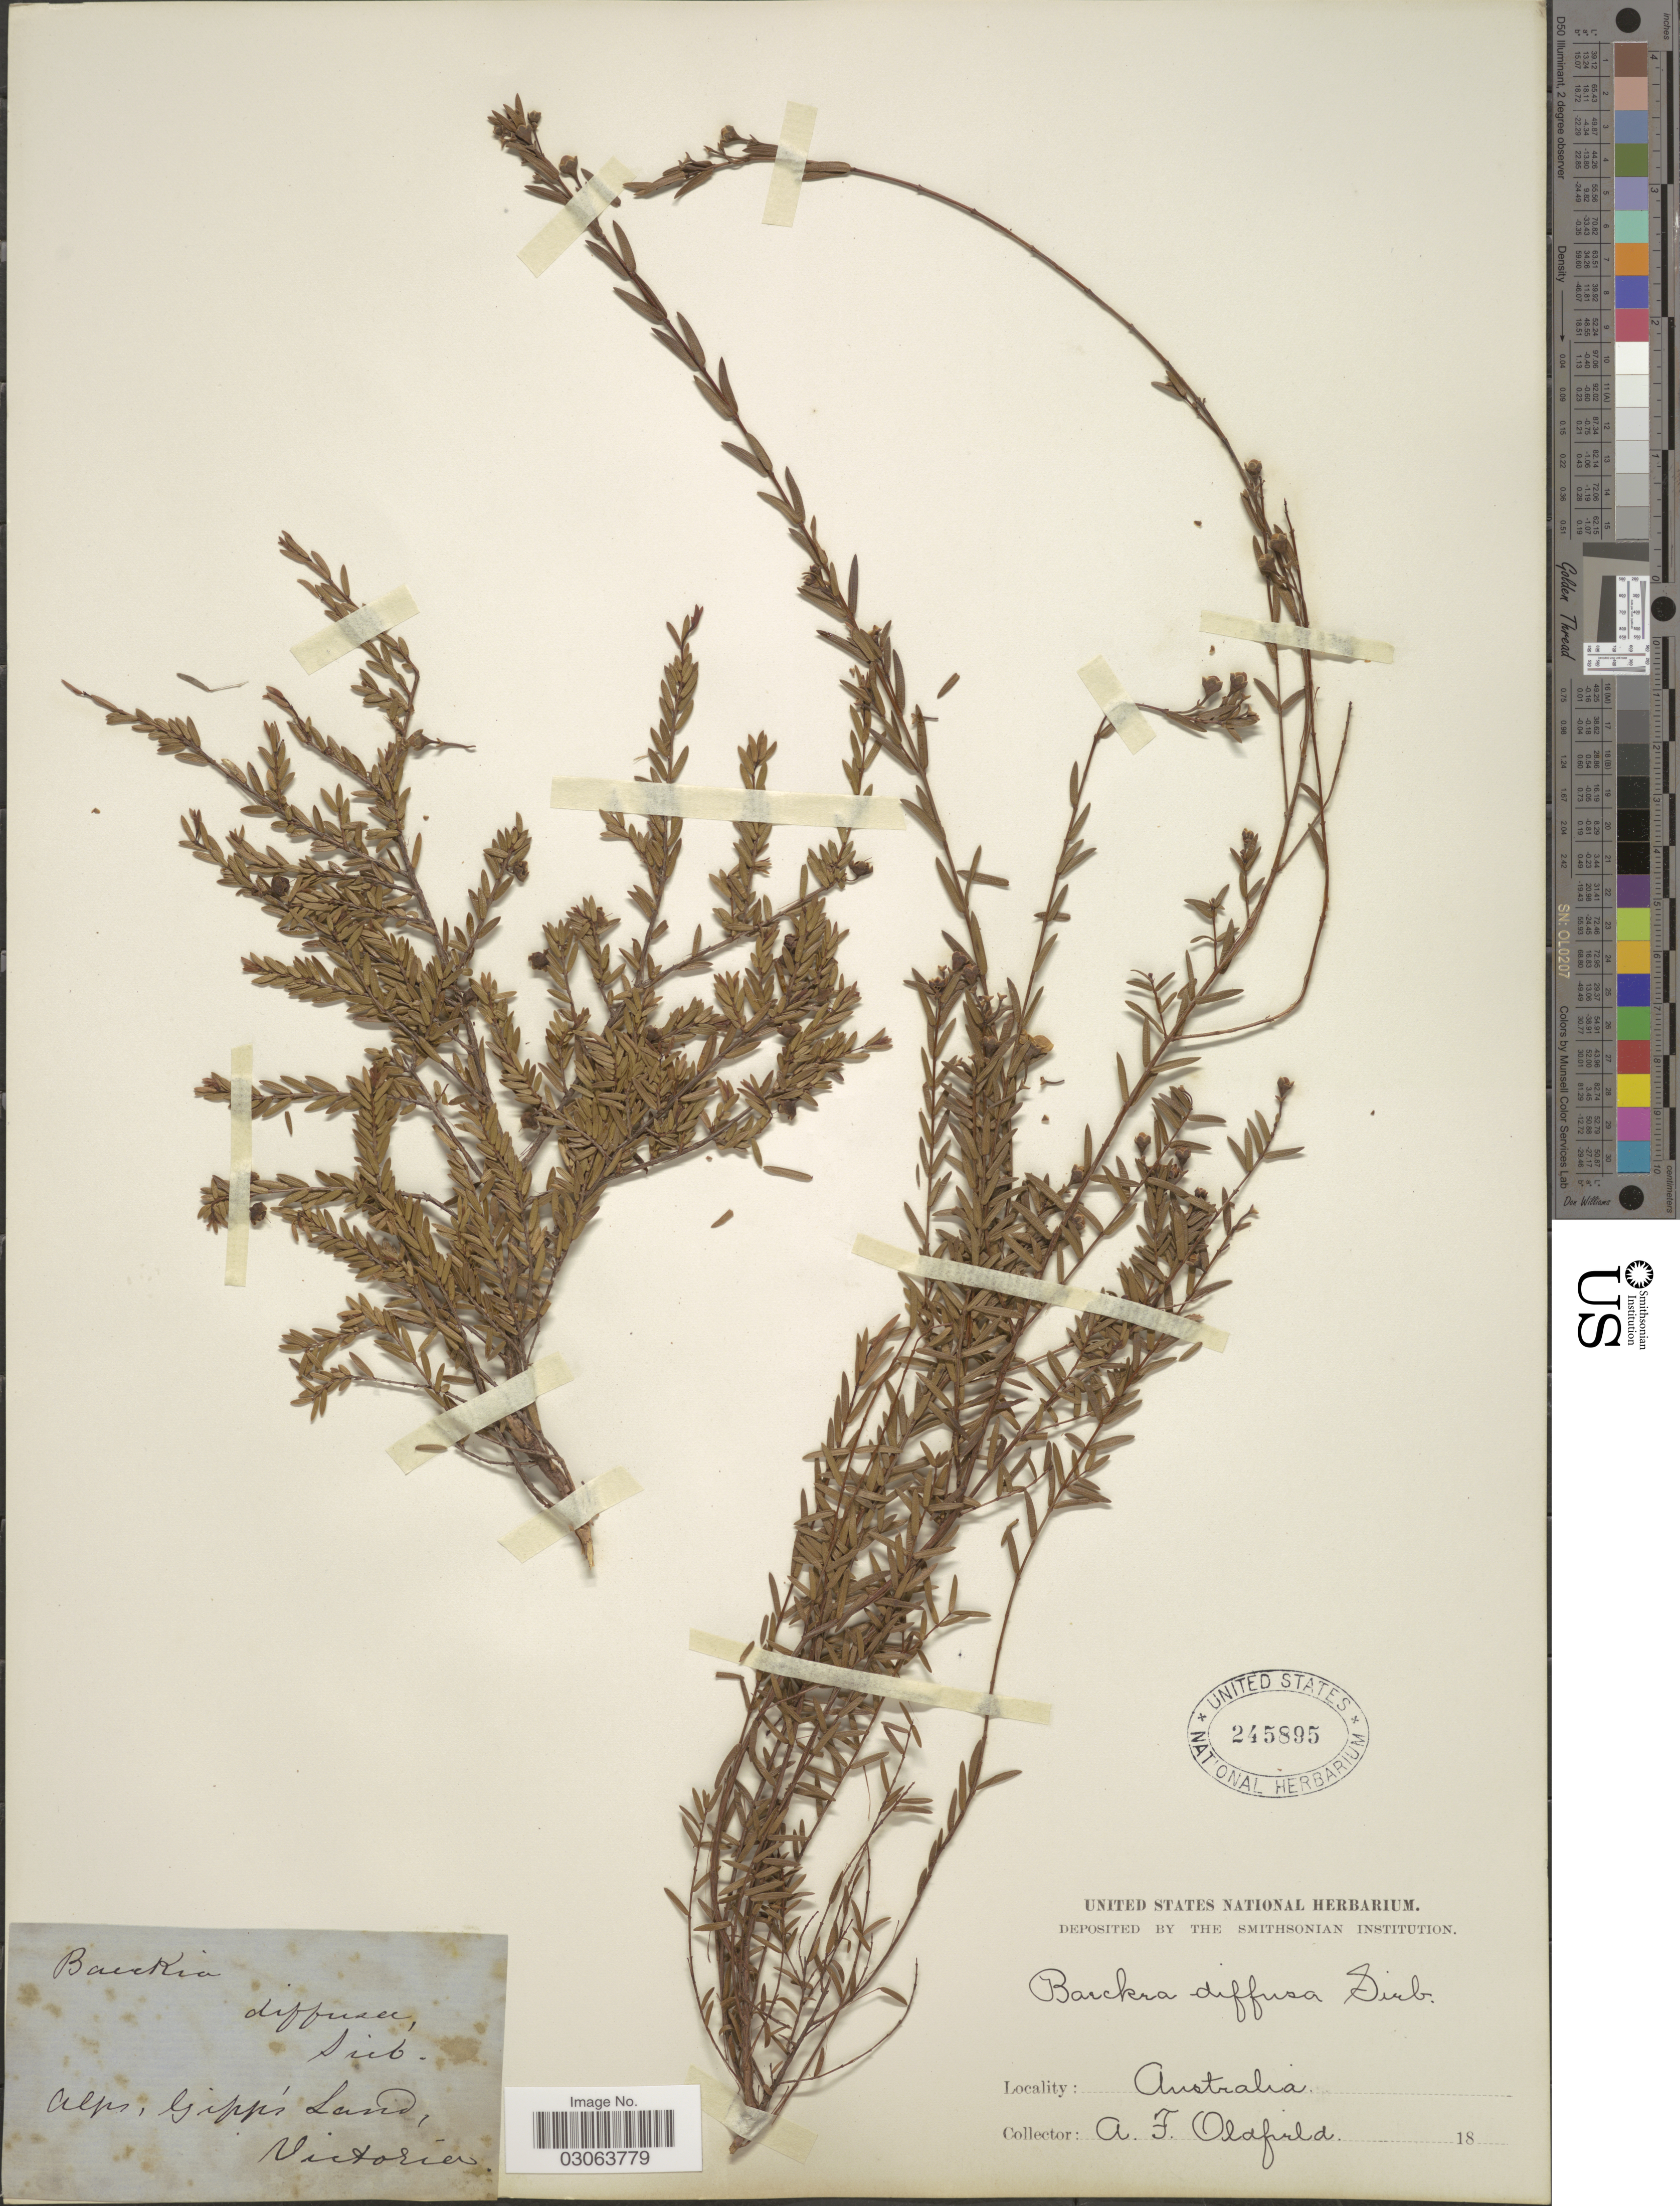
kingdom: Plantae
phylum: Tracheophyta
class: Magnoliopsida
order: Myrtales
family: Myrtaceae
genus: Euryomyrtus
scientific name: Euryomyrtus ramosissima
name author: (A. Cunn.) Trudgen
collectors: A. Oldfield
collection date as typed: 18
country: Australia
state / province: Victoria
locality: Alps, Gipp's Land, Victoria.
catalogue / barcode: US 245895